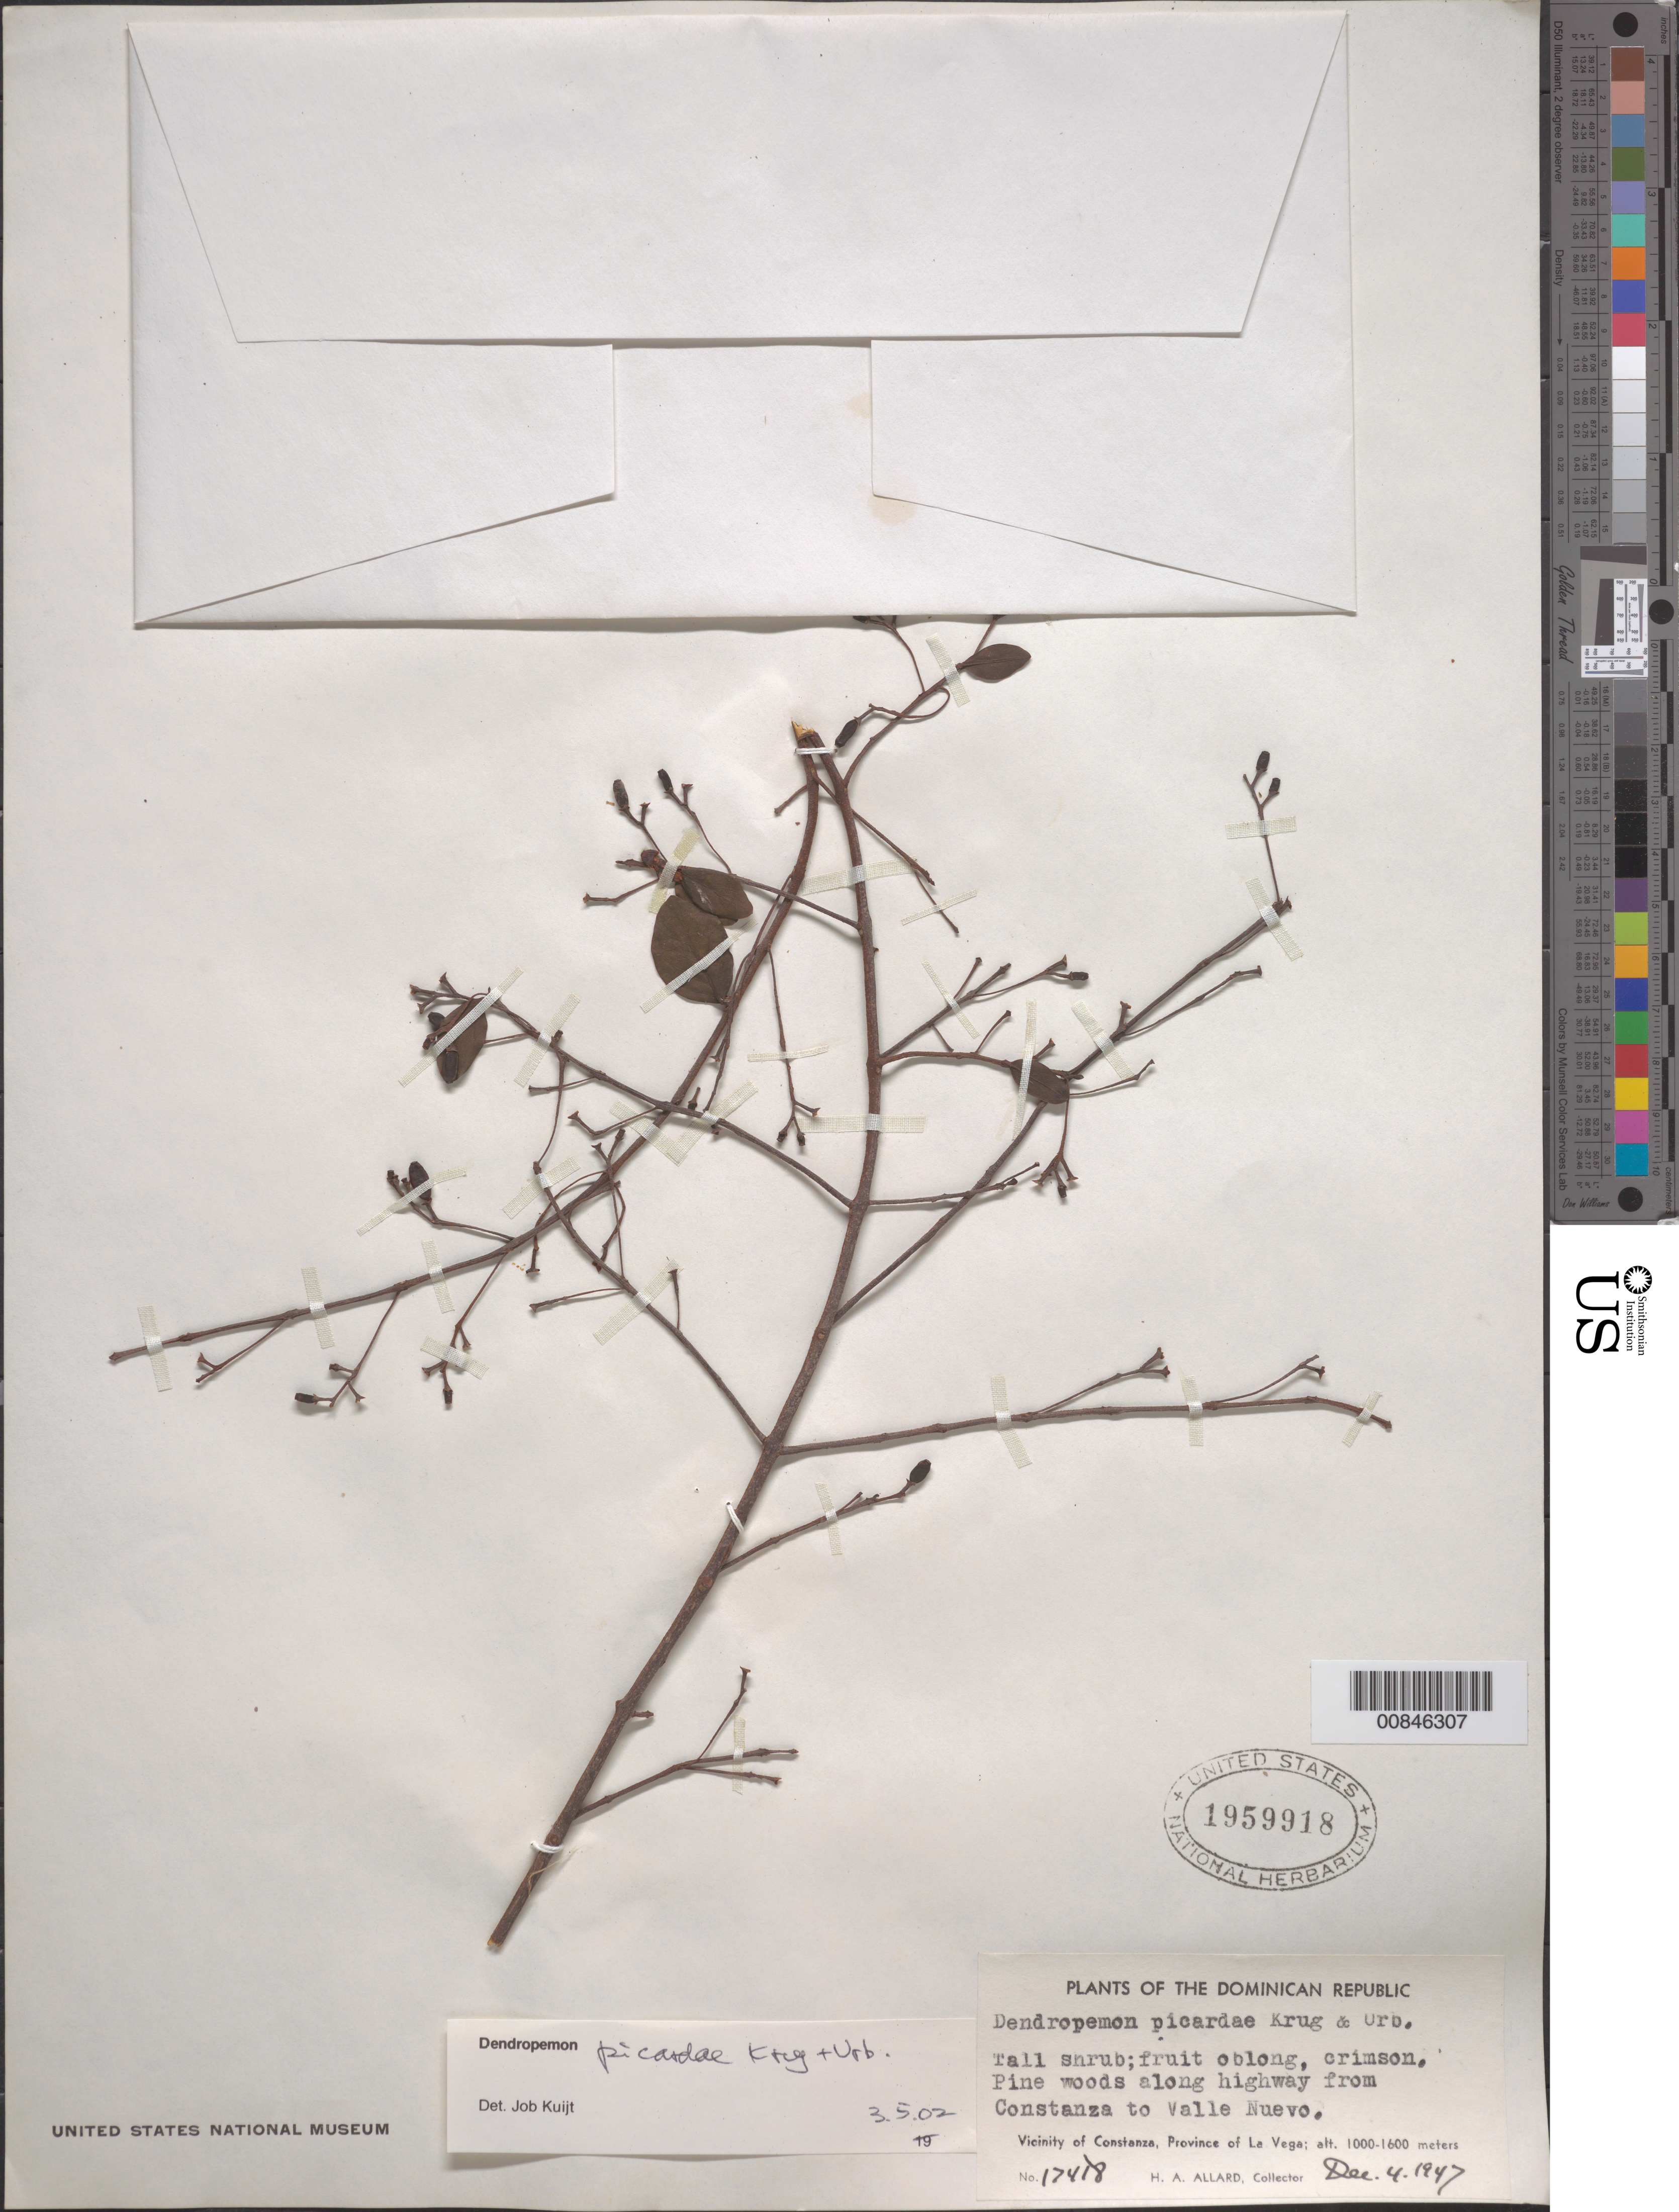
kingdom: Plantae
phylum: Tracheophyta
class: Magnoliopsida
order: Santalales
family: Loranthaceae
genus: Dendropemon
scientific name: Dendropemon picardae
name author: Krug & Urb.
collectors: H. A. Allard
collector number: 17418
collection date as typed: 04 Dec 1947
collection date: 1947-12-04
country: Dominican Republic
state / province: La Vega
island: Hispaniola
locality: Along highway from Constanza to Valle Nuevo.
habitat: Pine woods.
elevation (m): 1000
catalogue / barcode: US 1959918